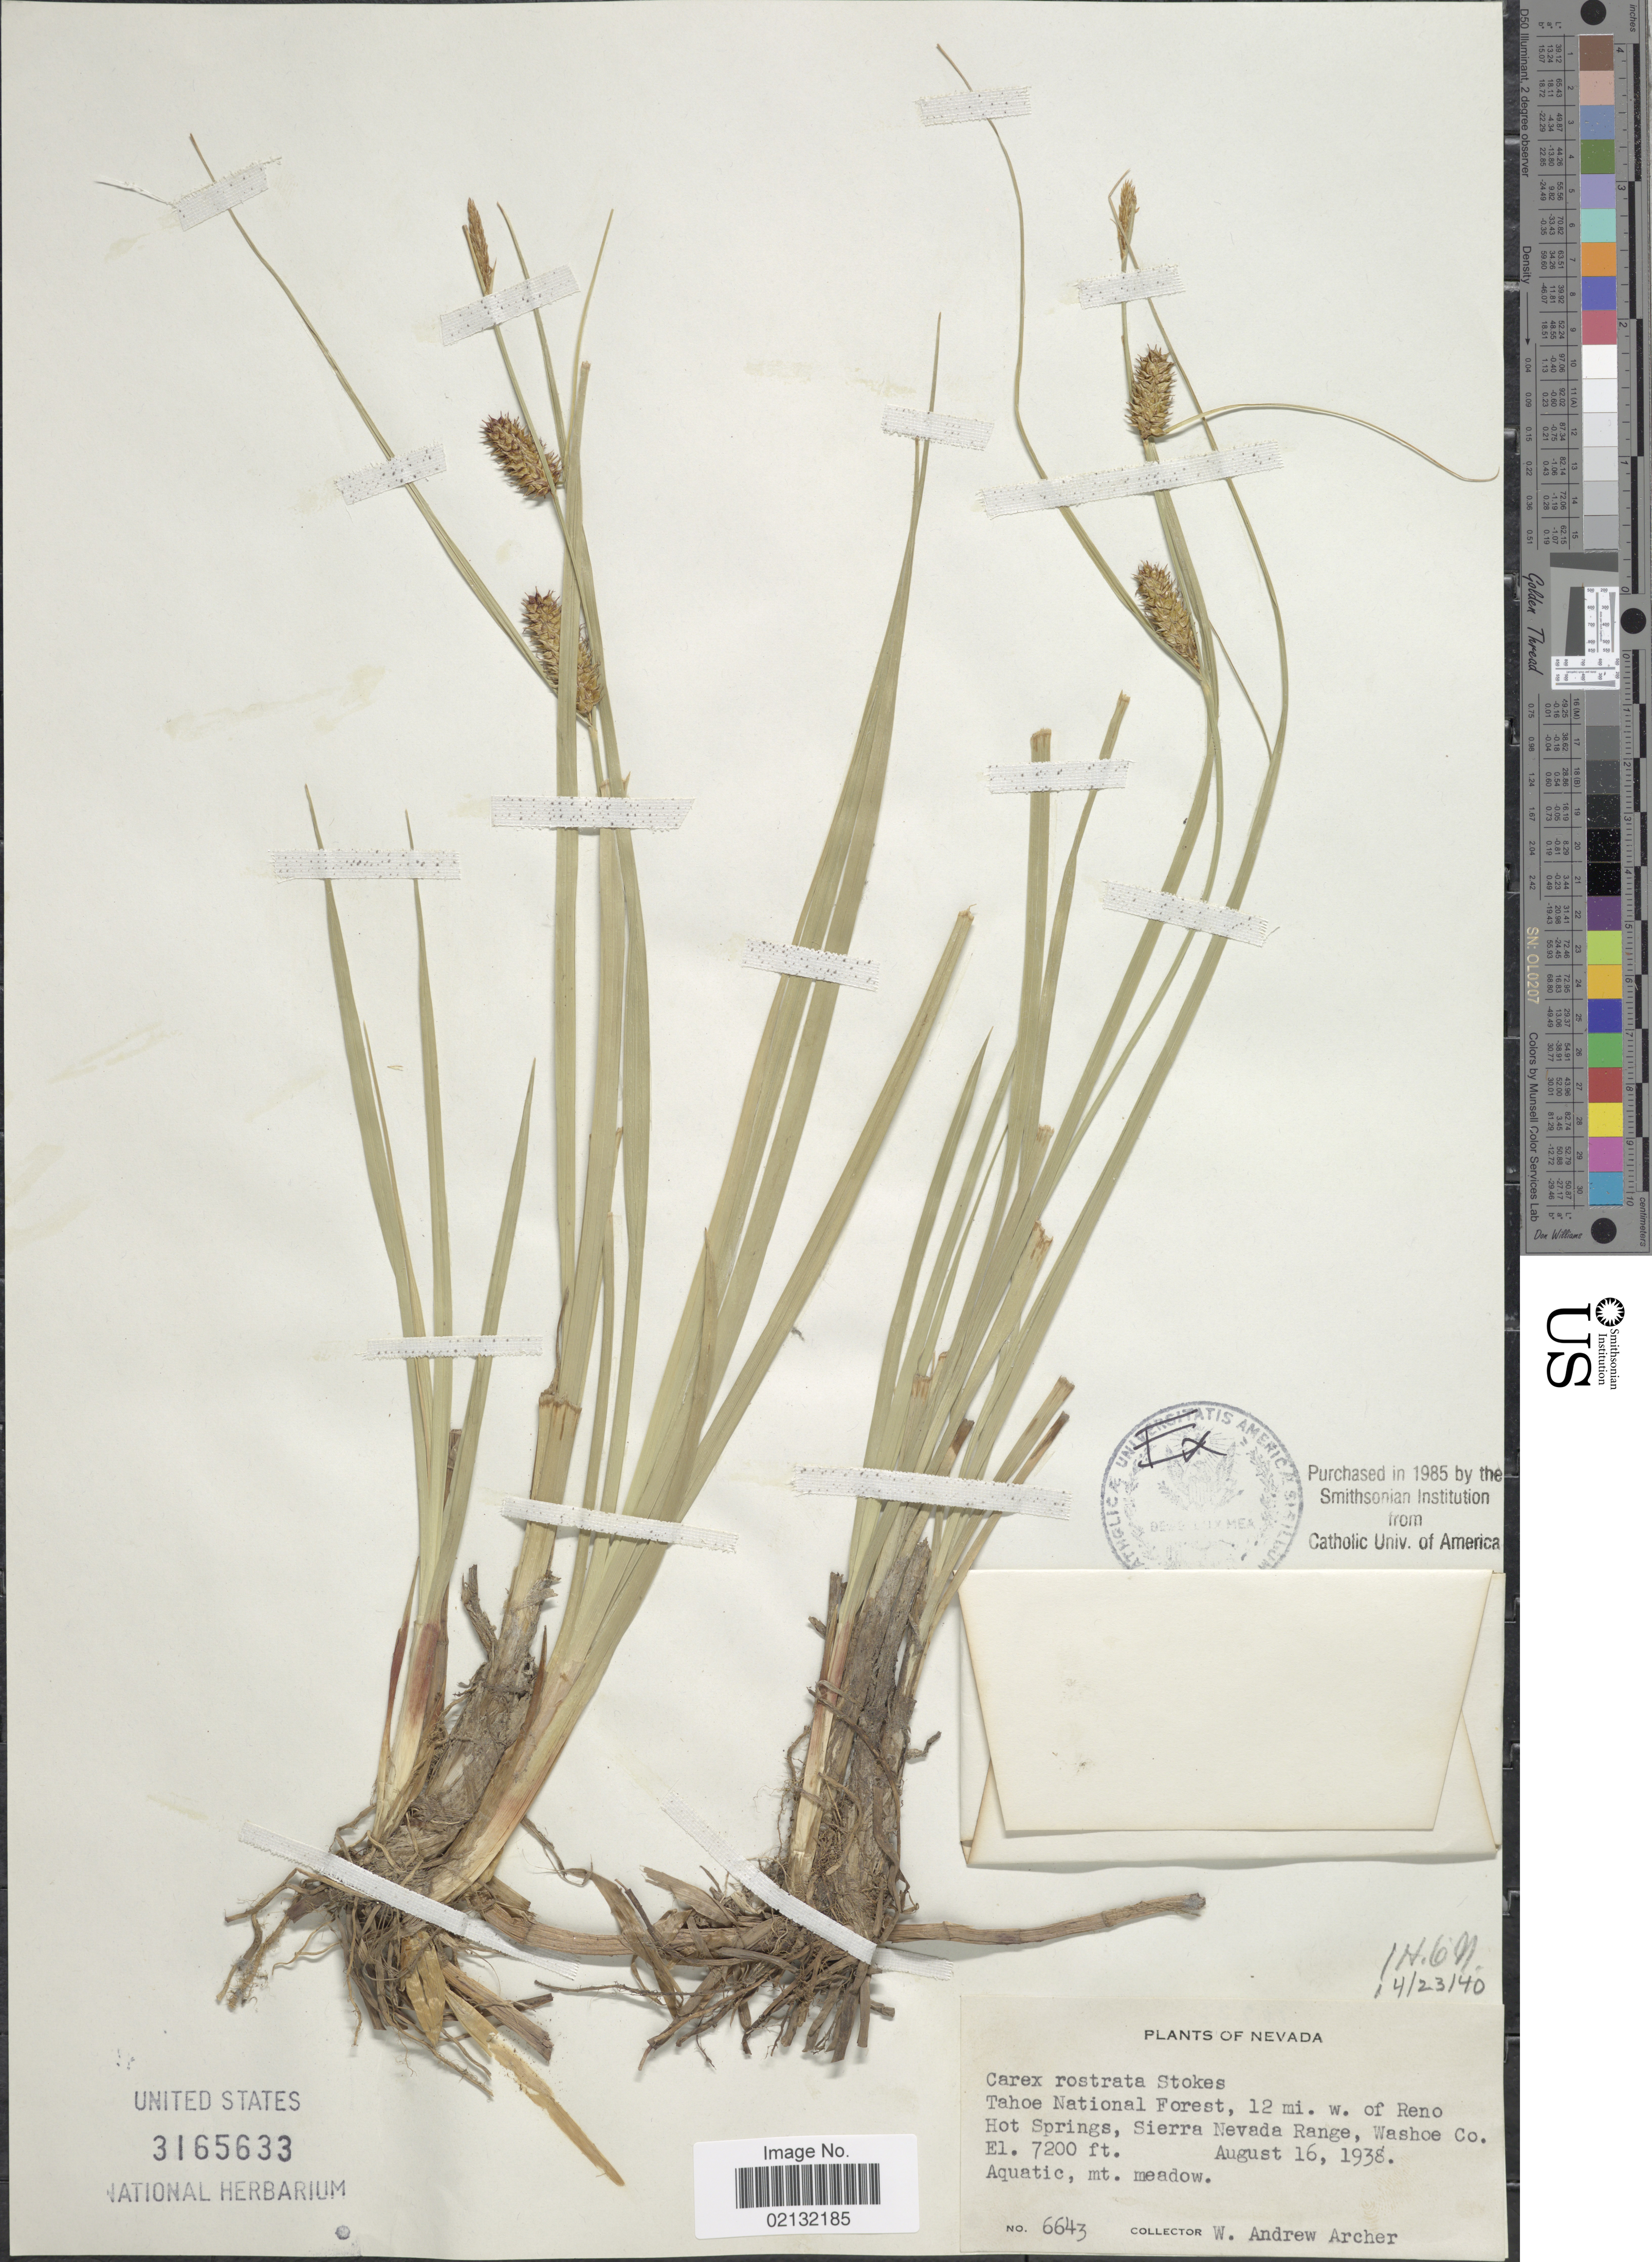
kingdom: Plantae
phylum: Tracheophyta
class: Liliopsida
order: Poales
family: Cyperaceae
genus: Carex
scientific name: Carex rostrata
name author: Stokes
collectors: W. A. Archer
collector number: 6643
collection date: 1938-08-16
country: United States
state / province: Nevada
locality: Tahoe National Forest, 12 mi. w of Reno Hot Springs, Sierra Nevada Range, Washoe Co.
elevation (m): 2195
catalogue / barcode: US 3165633